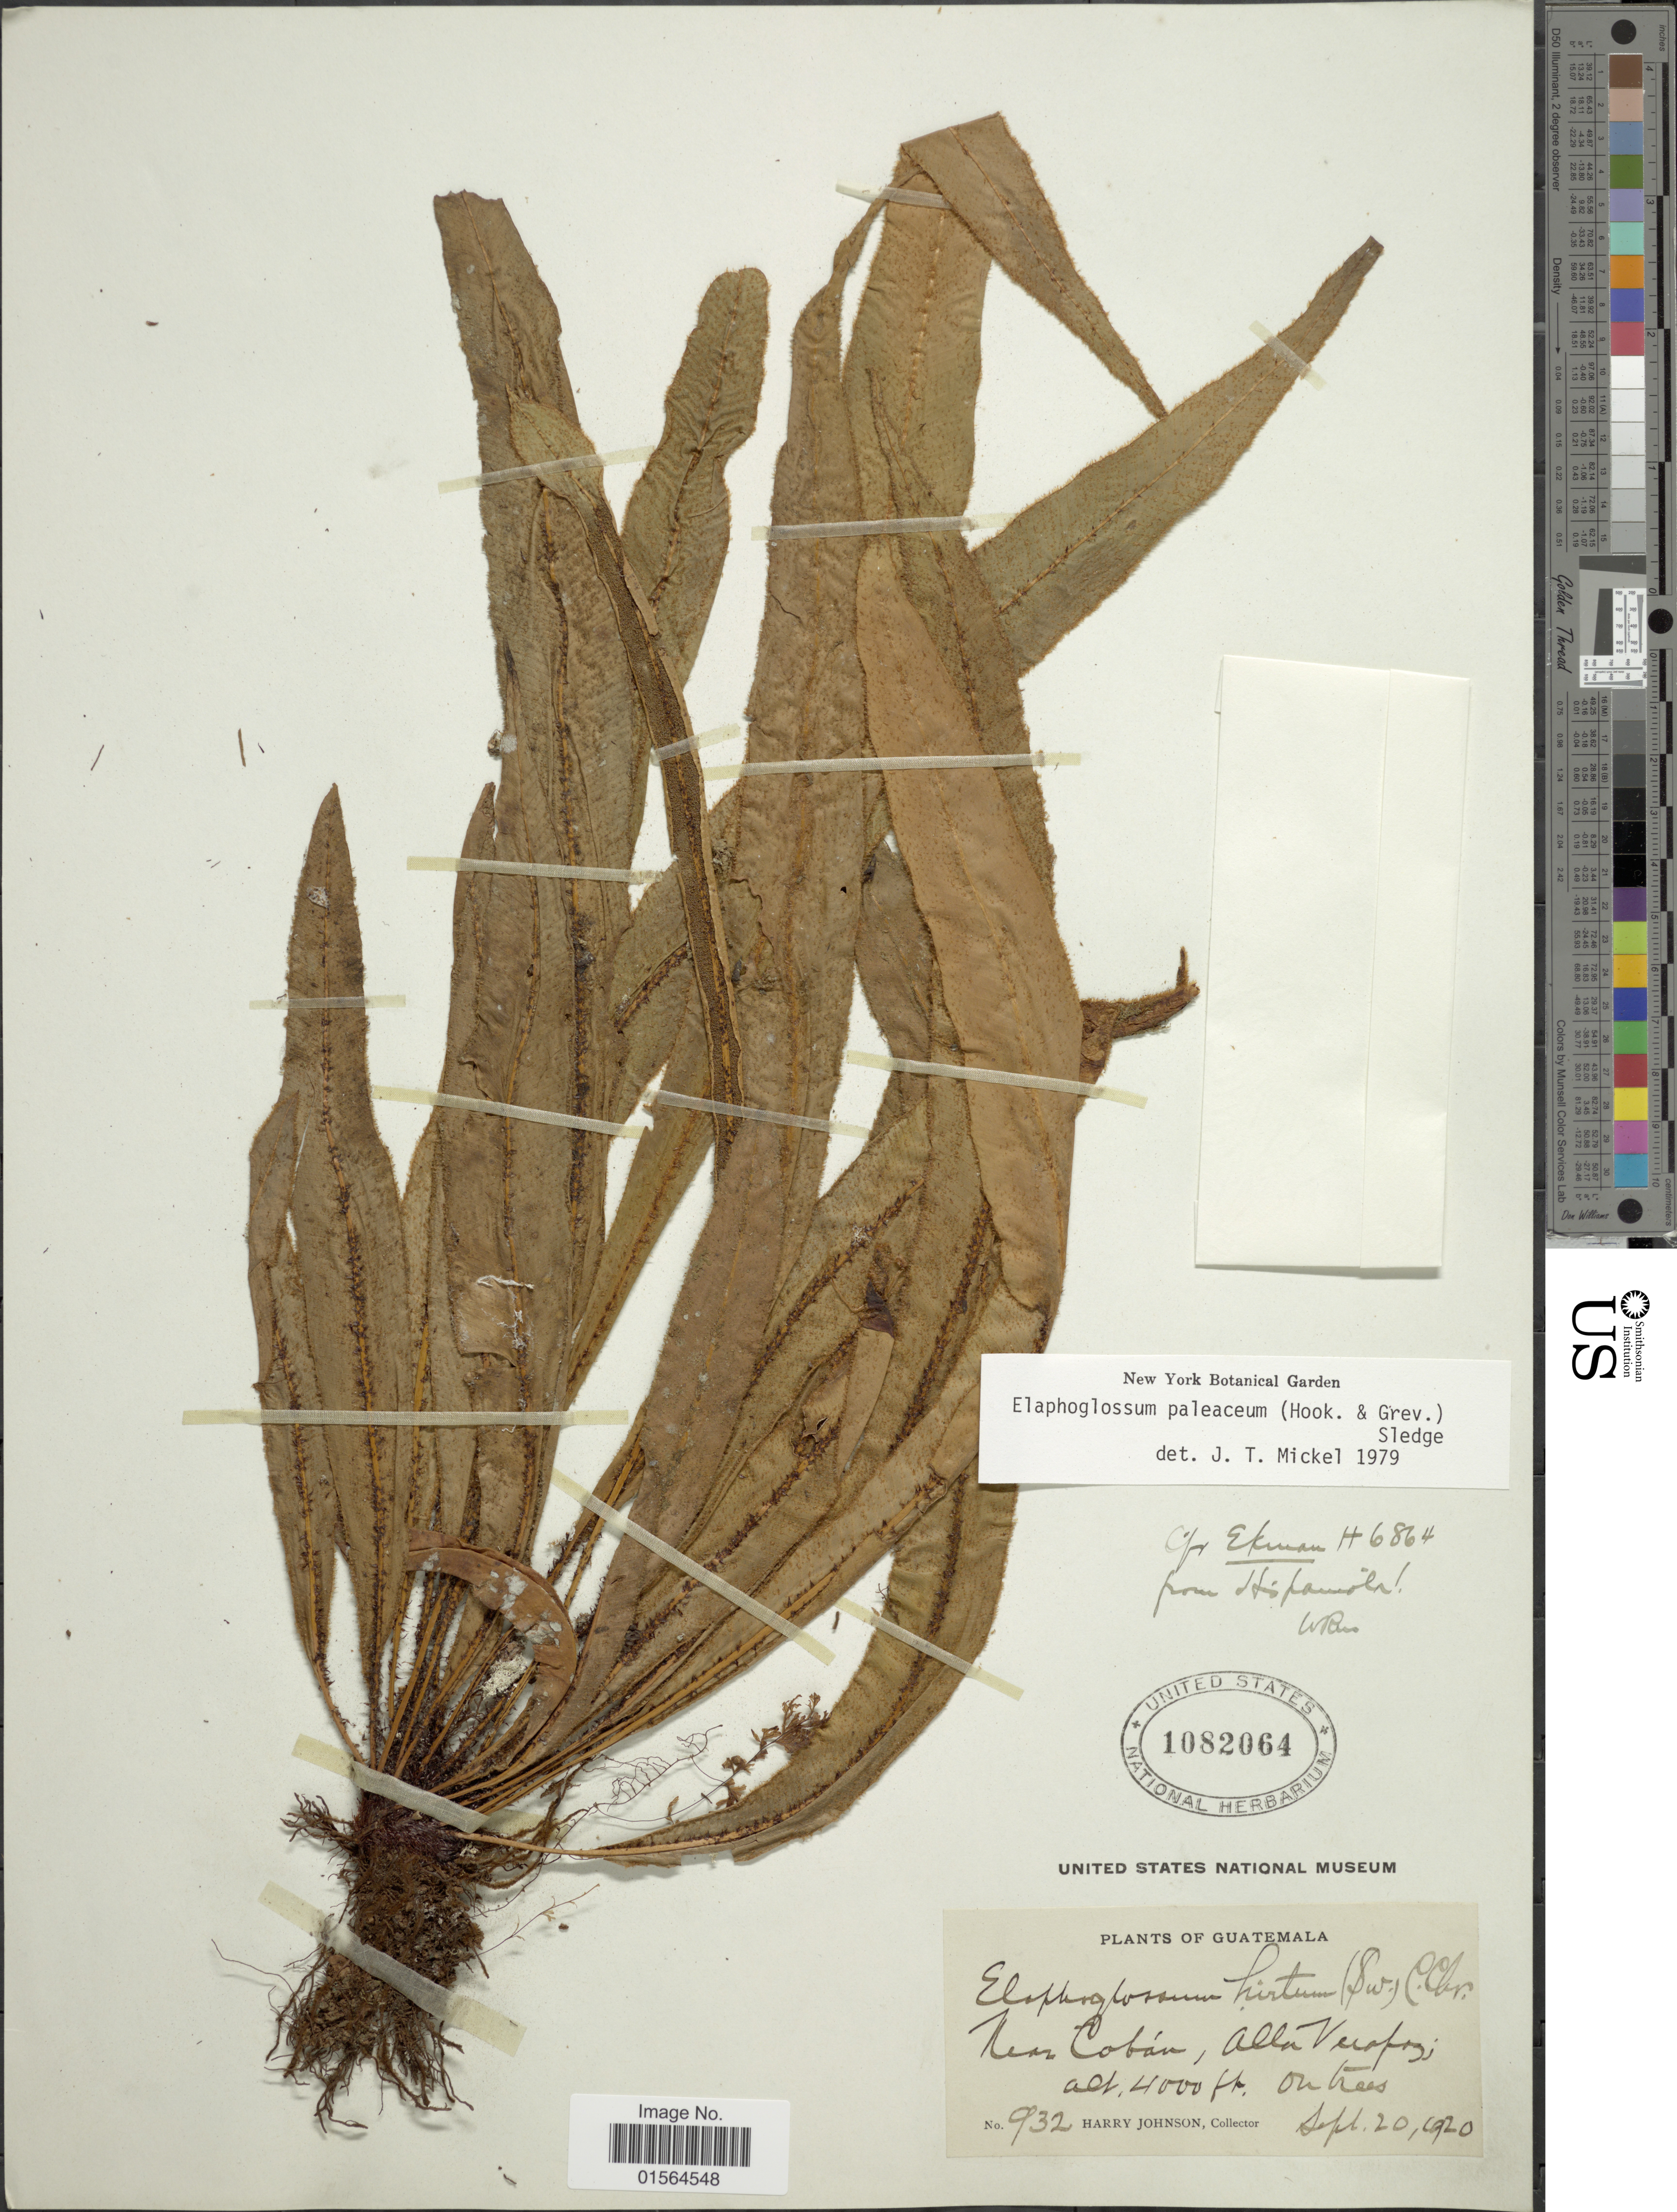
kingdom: Plantae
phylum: Tracheophyta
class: Polypodiopsida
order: Polypodiales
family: Dryopteridaceae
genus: Elaphoglossum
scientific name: Elaphoglossum paleaceum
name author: (Hook. & Grev.) Sledge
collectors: H. Johnson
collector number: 932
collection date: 1920-09-20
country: Guatemala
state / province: Alta Verapaz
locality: Near Coban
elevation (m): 1219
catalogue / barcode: US 1082064